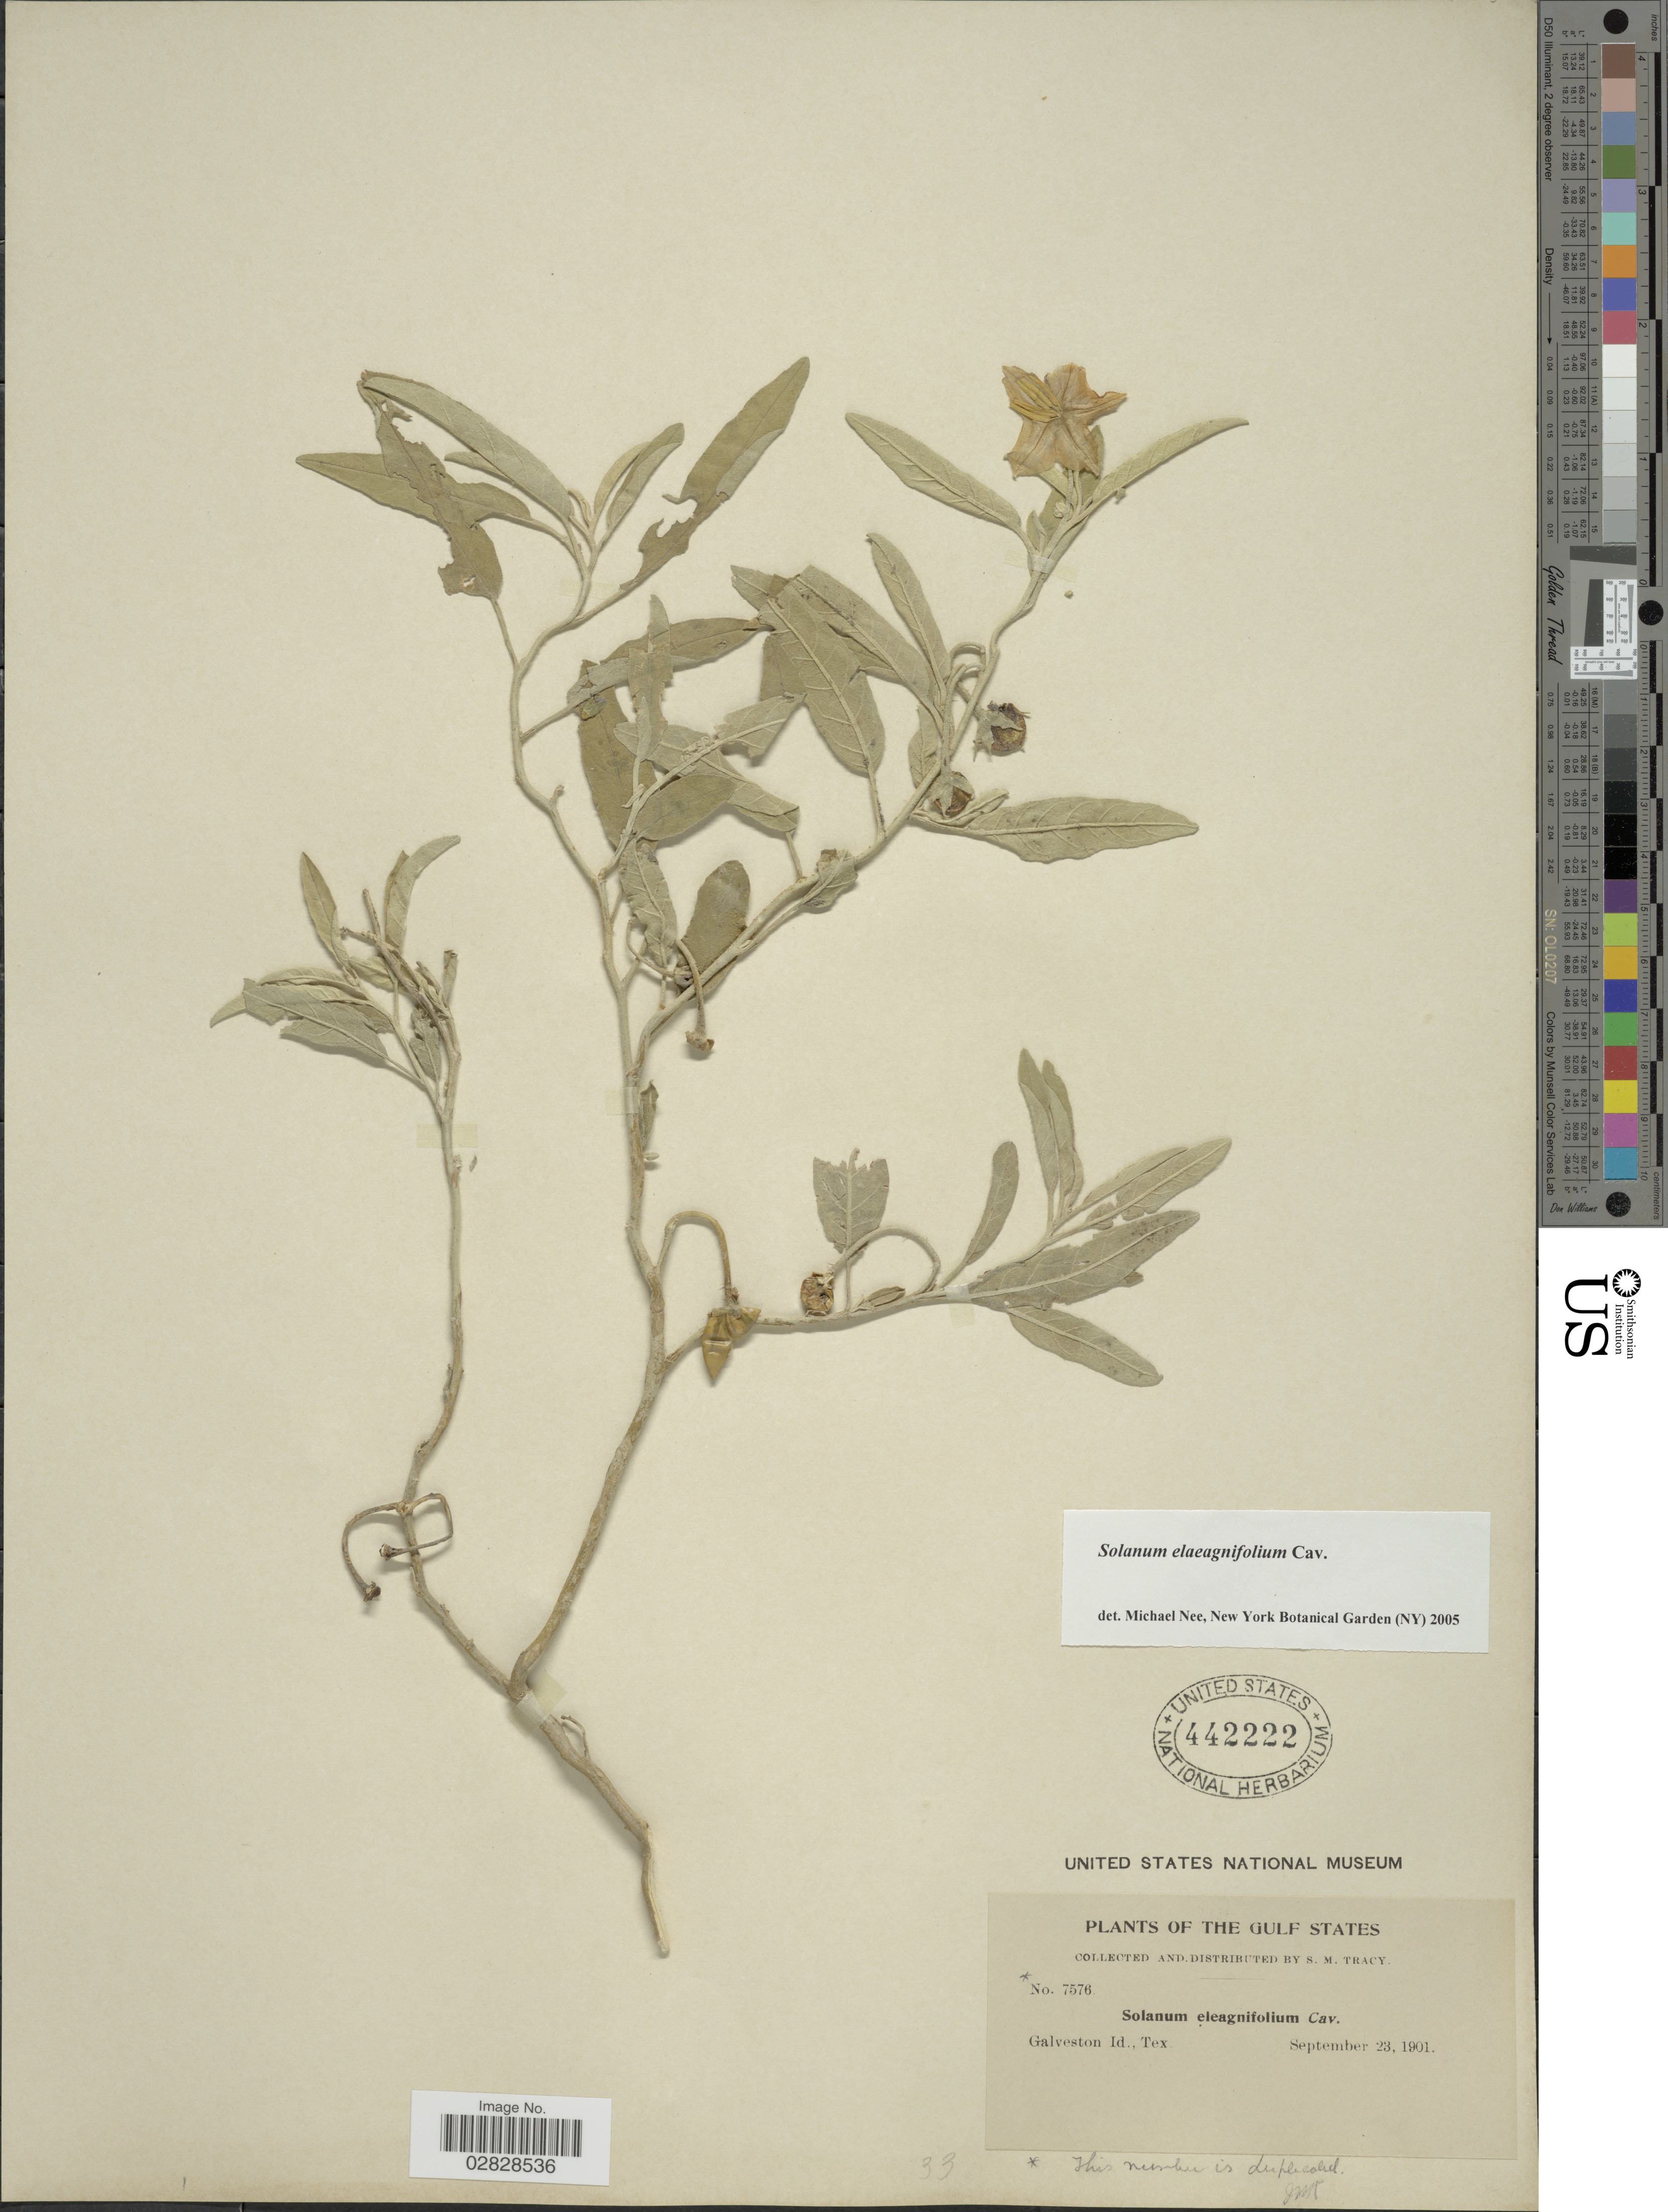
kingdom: Plantae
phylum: Tracheophyta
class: Magnoliopsida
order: Solanales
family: Solanaceae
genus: Solanum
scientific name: Solanum elaeagnifolium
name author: Cav.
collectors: S. M. Tracy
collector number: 7576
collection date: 1901-09-23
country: United States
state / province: Texas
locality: The Gulf States. Galveston Id.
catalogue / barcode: US 442222